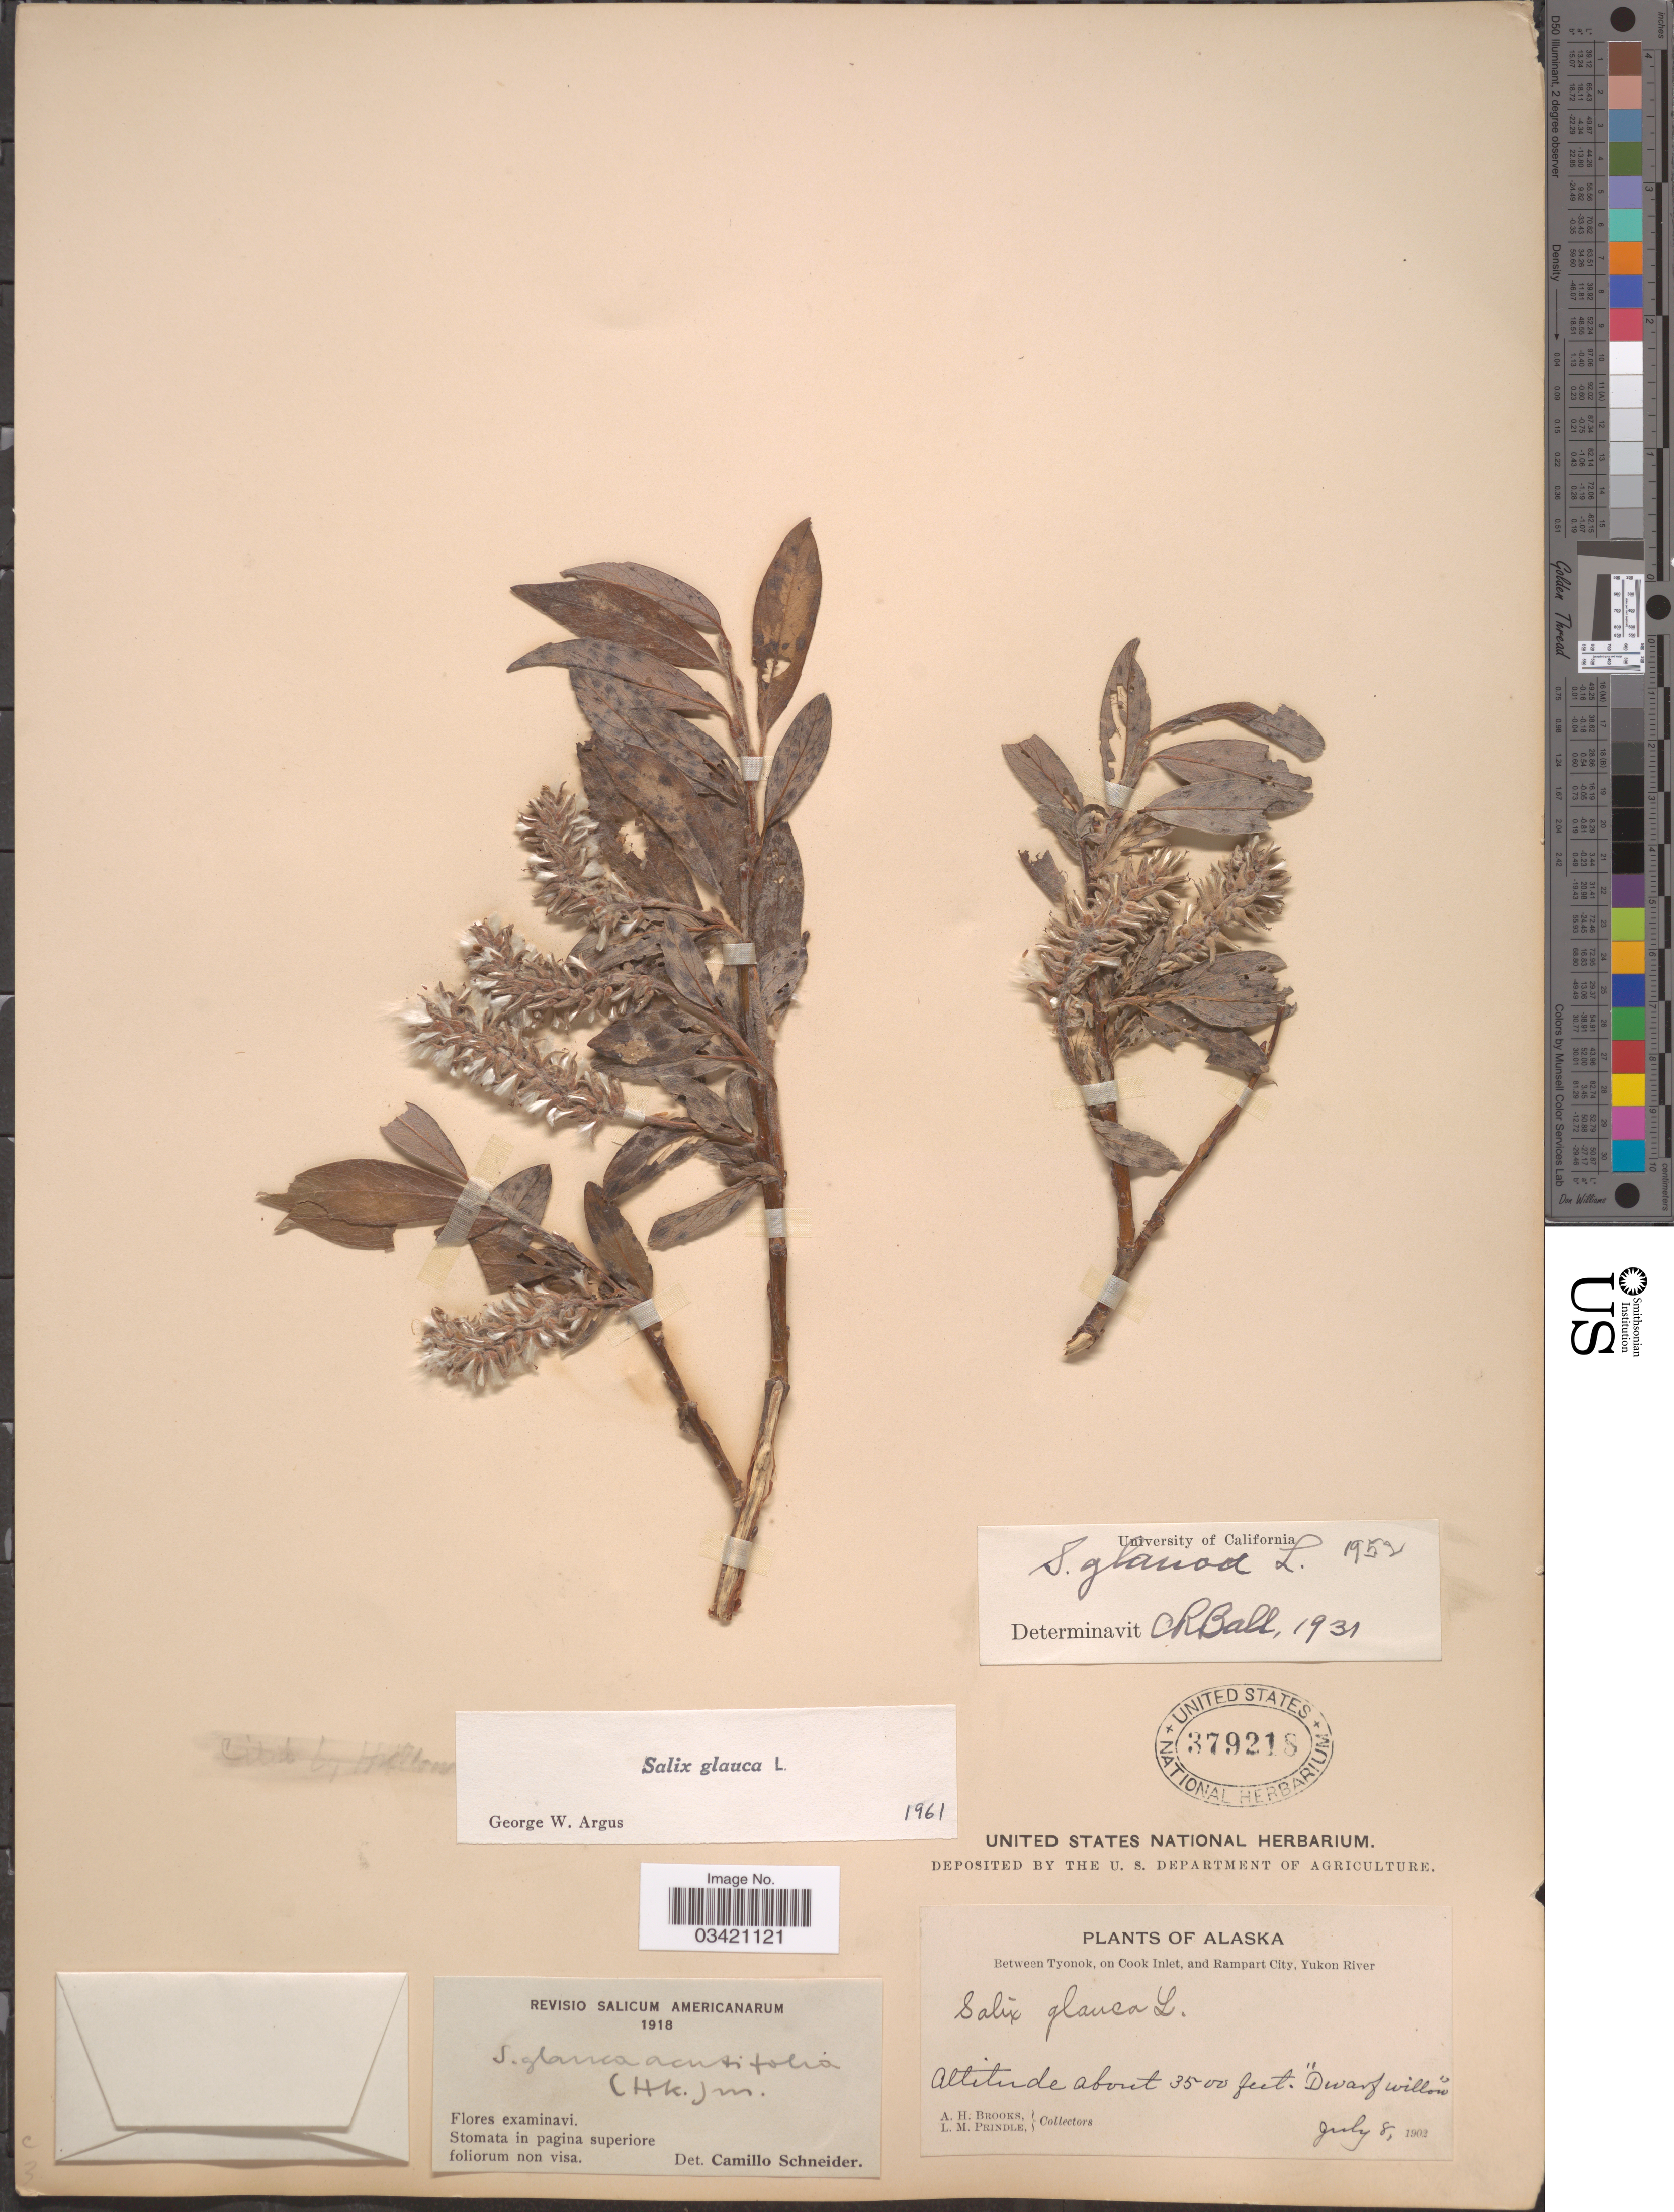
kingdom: Plantae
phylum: Tracheophyta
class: Magnoliopsida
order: Malpighiales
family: Salicaceae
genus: Salix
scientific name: Salix glauca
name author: L.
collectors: A. Brooks & L. Prindle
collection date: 1902-07-08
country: United States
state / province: Alaska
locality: Between Tyonok, on Cook Inlet, and Rampart City, Yukon River. "Dwarf Willow".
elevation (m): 1067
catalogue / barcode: US 379218